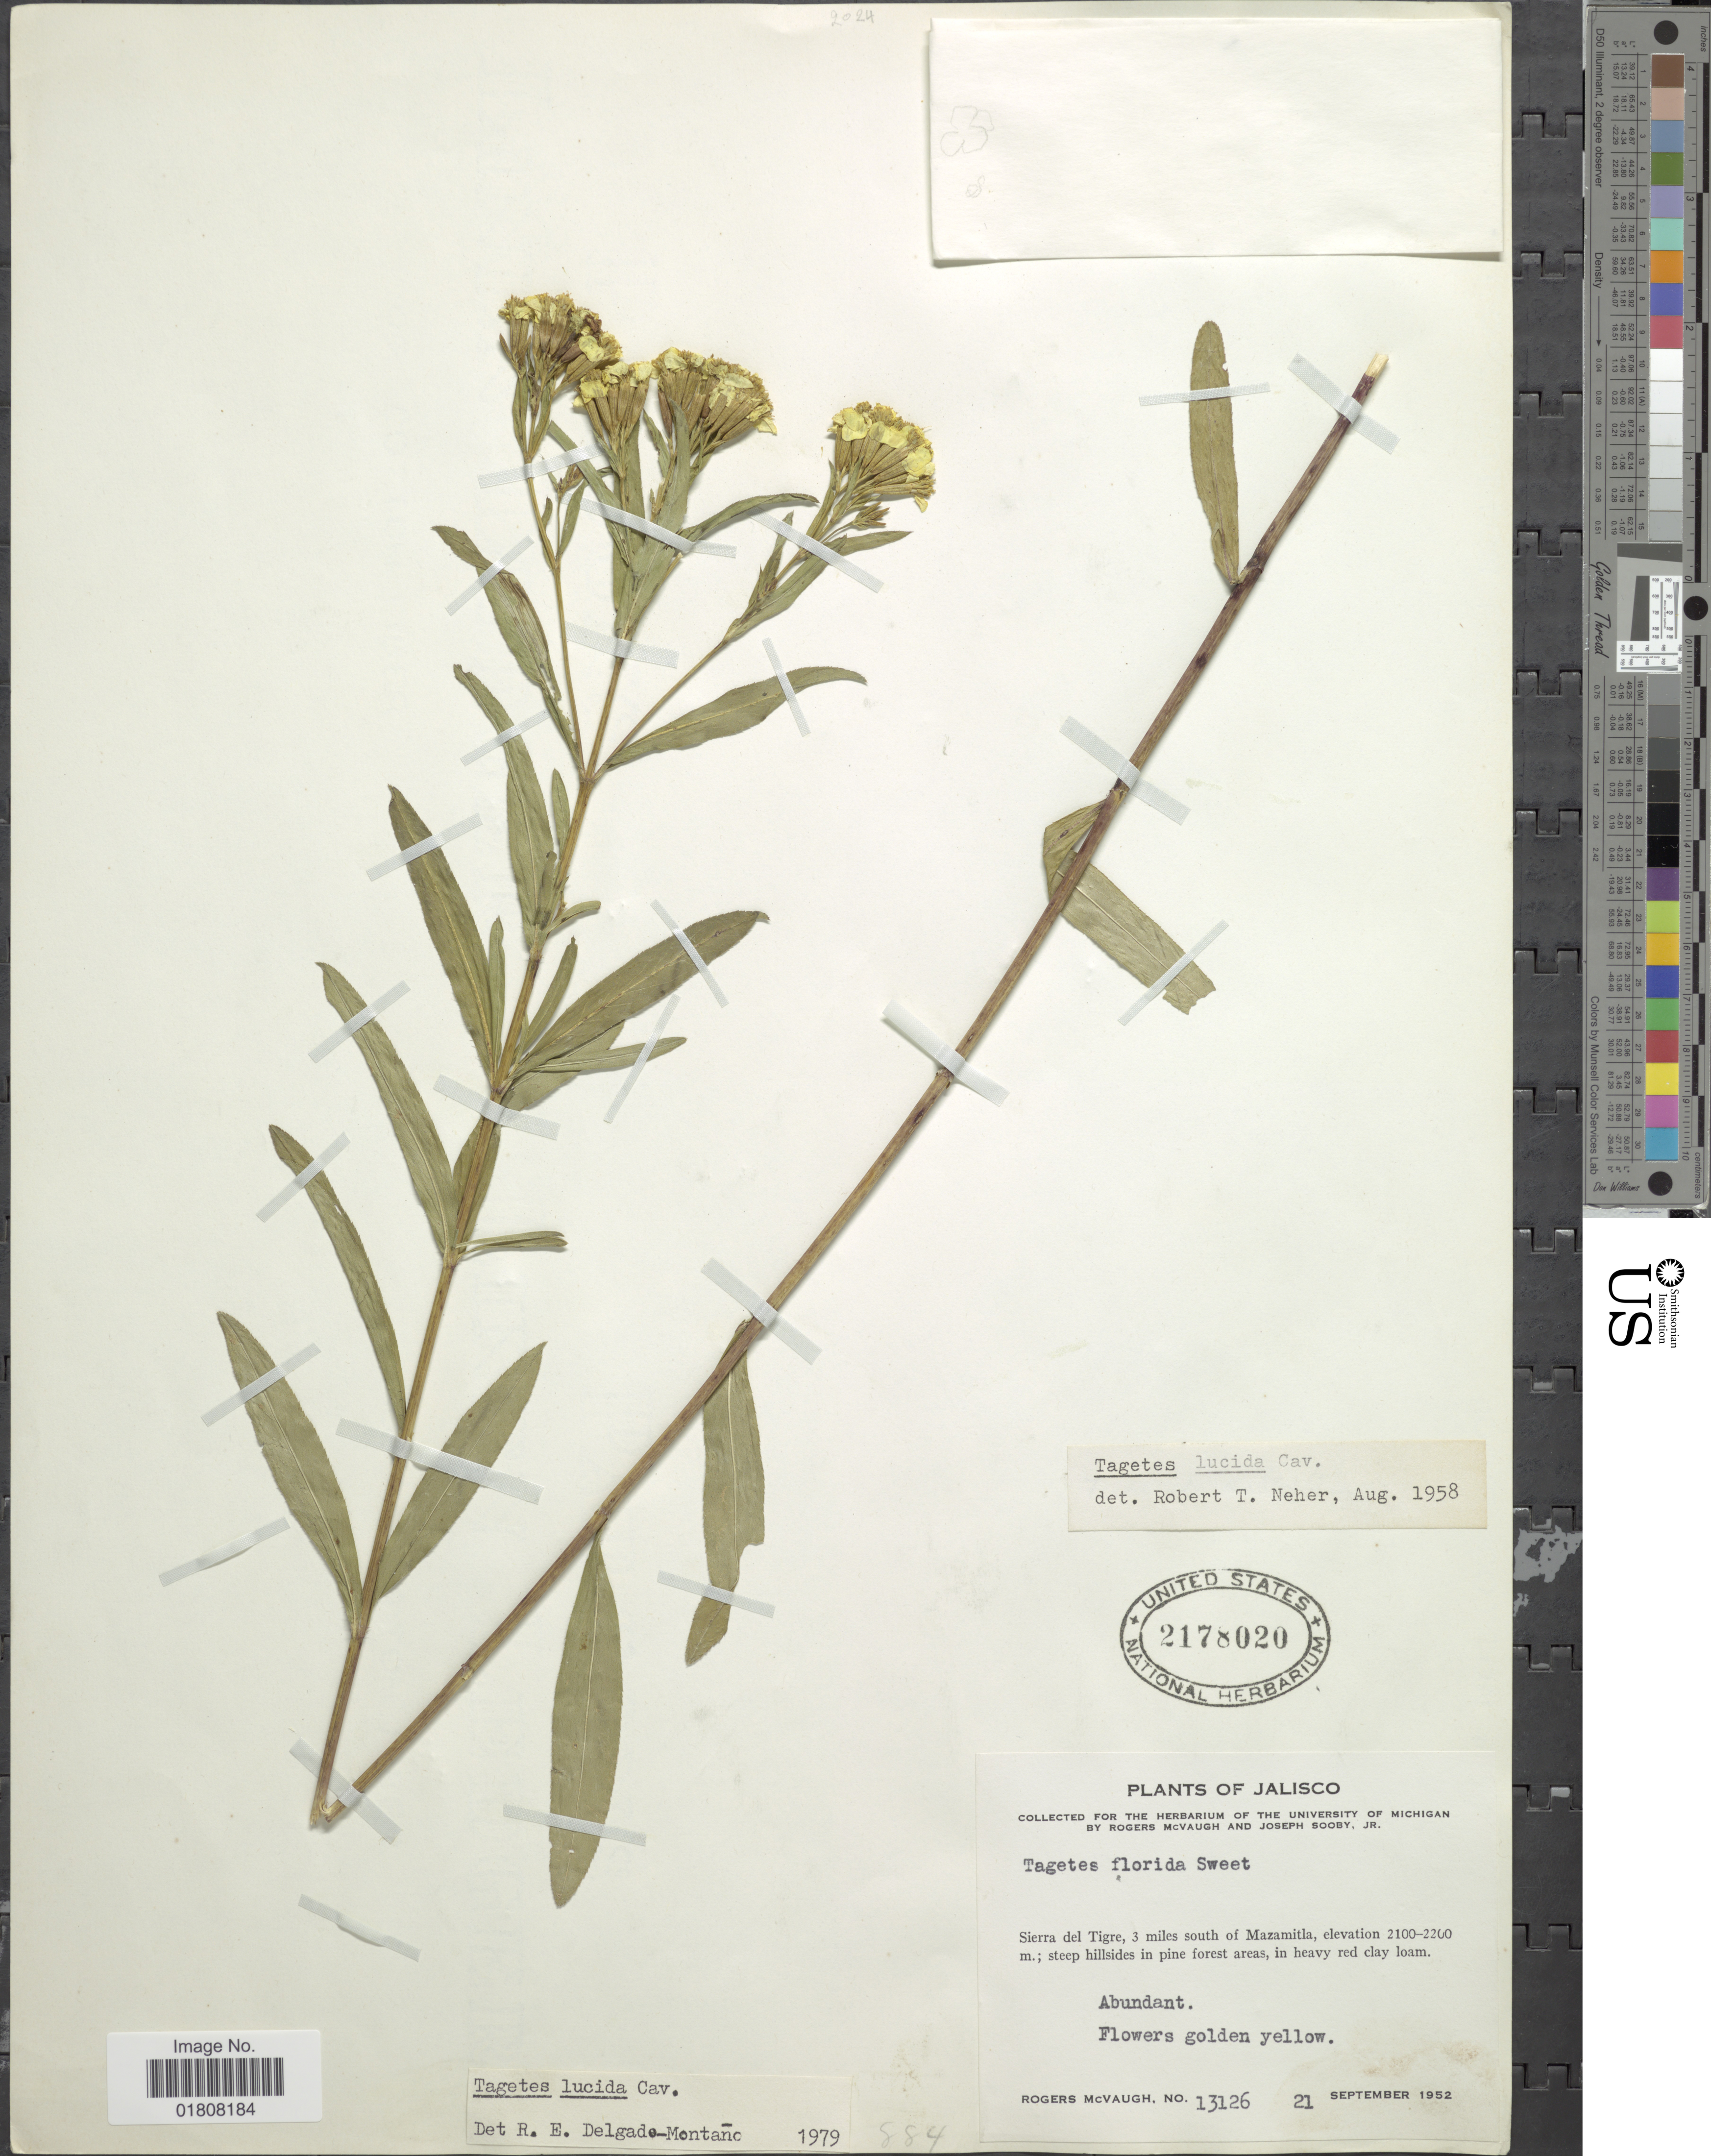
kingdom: Plantae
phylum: Tracheophyta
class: Magnoliopsida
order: Asterales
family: Asteraceae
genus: Tagetes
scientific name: Tagetes lucida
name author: Cav.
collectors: R. McVaugh & J. Sooby Jr.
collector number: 13126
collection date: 1952-09-21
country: Mexico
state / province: Jalisco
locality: Sierra del Tigre, 3 miles south of Mazamitla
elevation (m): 2100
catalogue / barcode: US 2178020